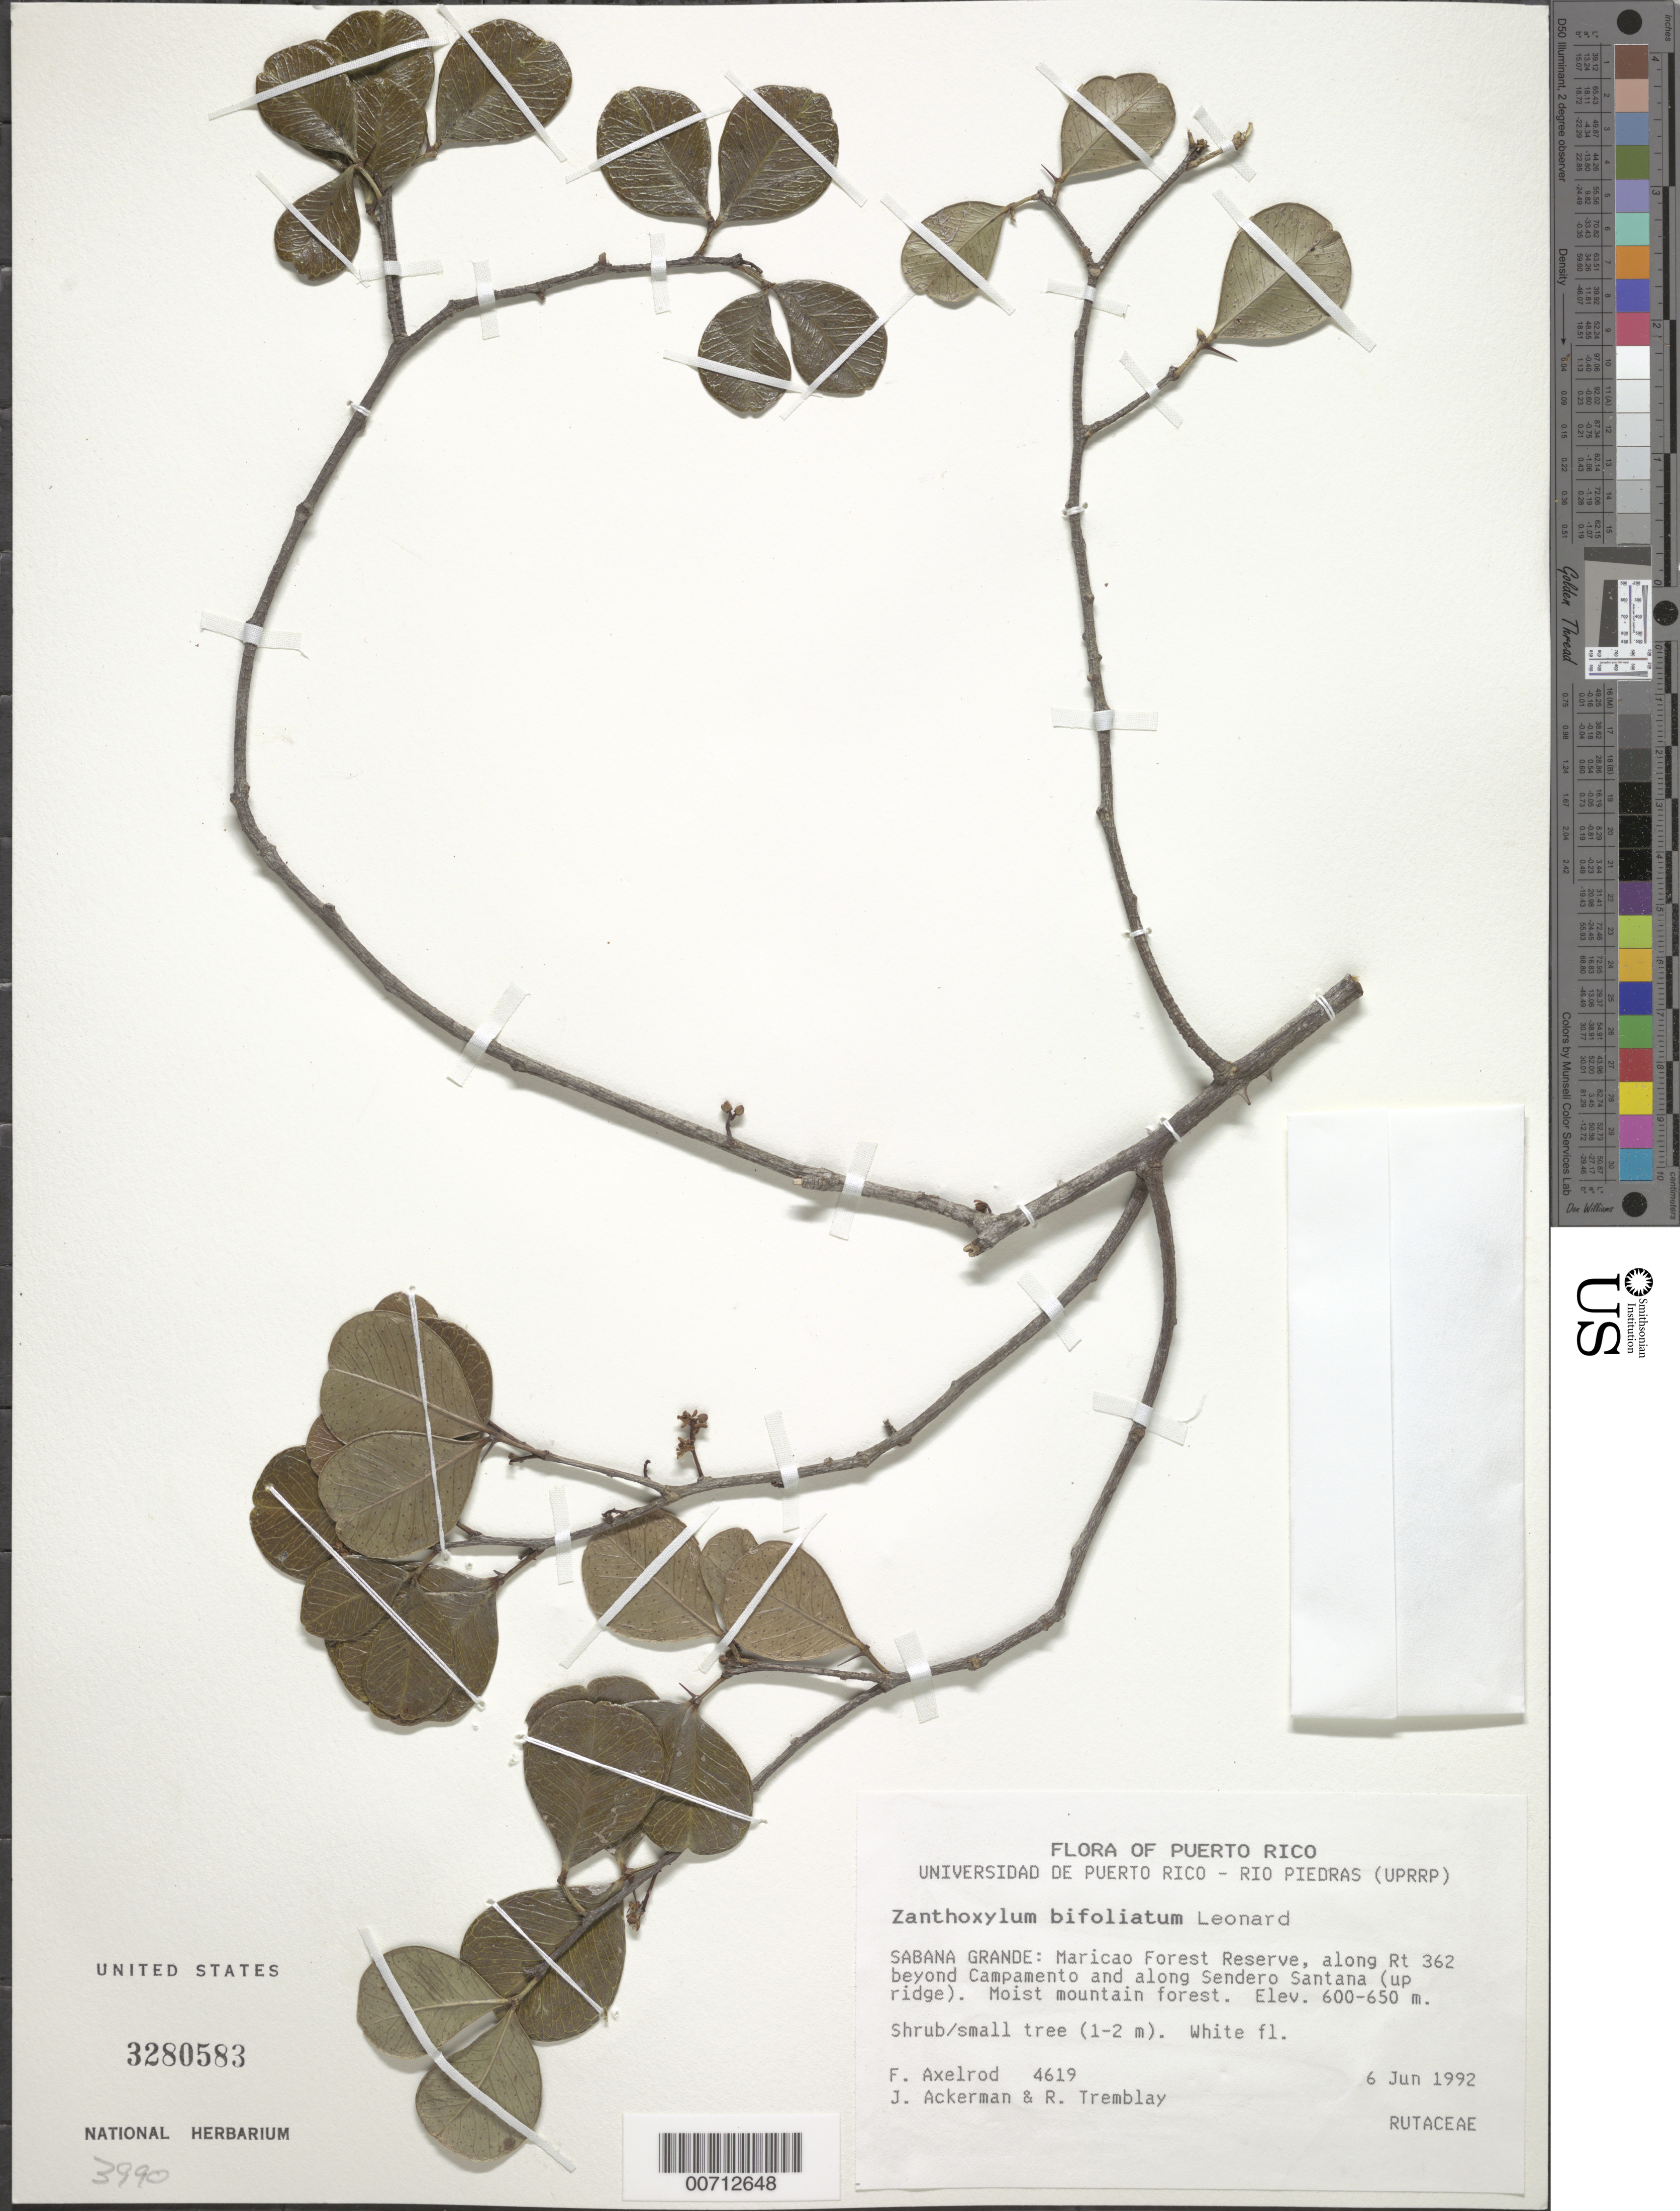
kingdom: Plantae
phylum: Tracheophyta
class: Magnoliopsida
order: Sapindales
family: Rutaceae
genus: Zanthoxylum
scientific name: Zanthoxylum bifoliolatum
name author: Leonard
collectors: F. S. Axelrod, J. D. Ackerman & R. L. Tremblay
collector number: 4619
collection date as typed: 06 Jun 1992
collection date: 1992-06-06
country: Puerto Rico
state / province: Maricao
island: Greater Antilles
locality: Sabana Grande: Maricao Forest Reserve, along Rt 362 beyond Campamento and along Sendero Santana (up ridge)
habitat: Moist mountain forest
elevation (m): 600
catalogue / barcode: US 3280583